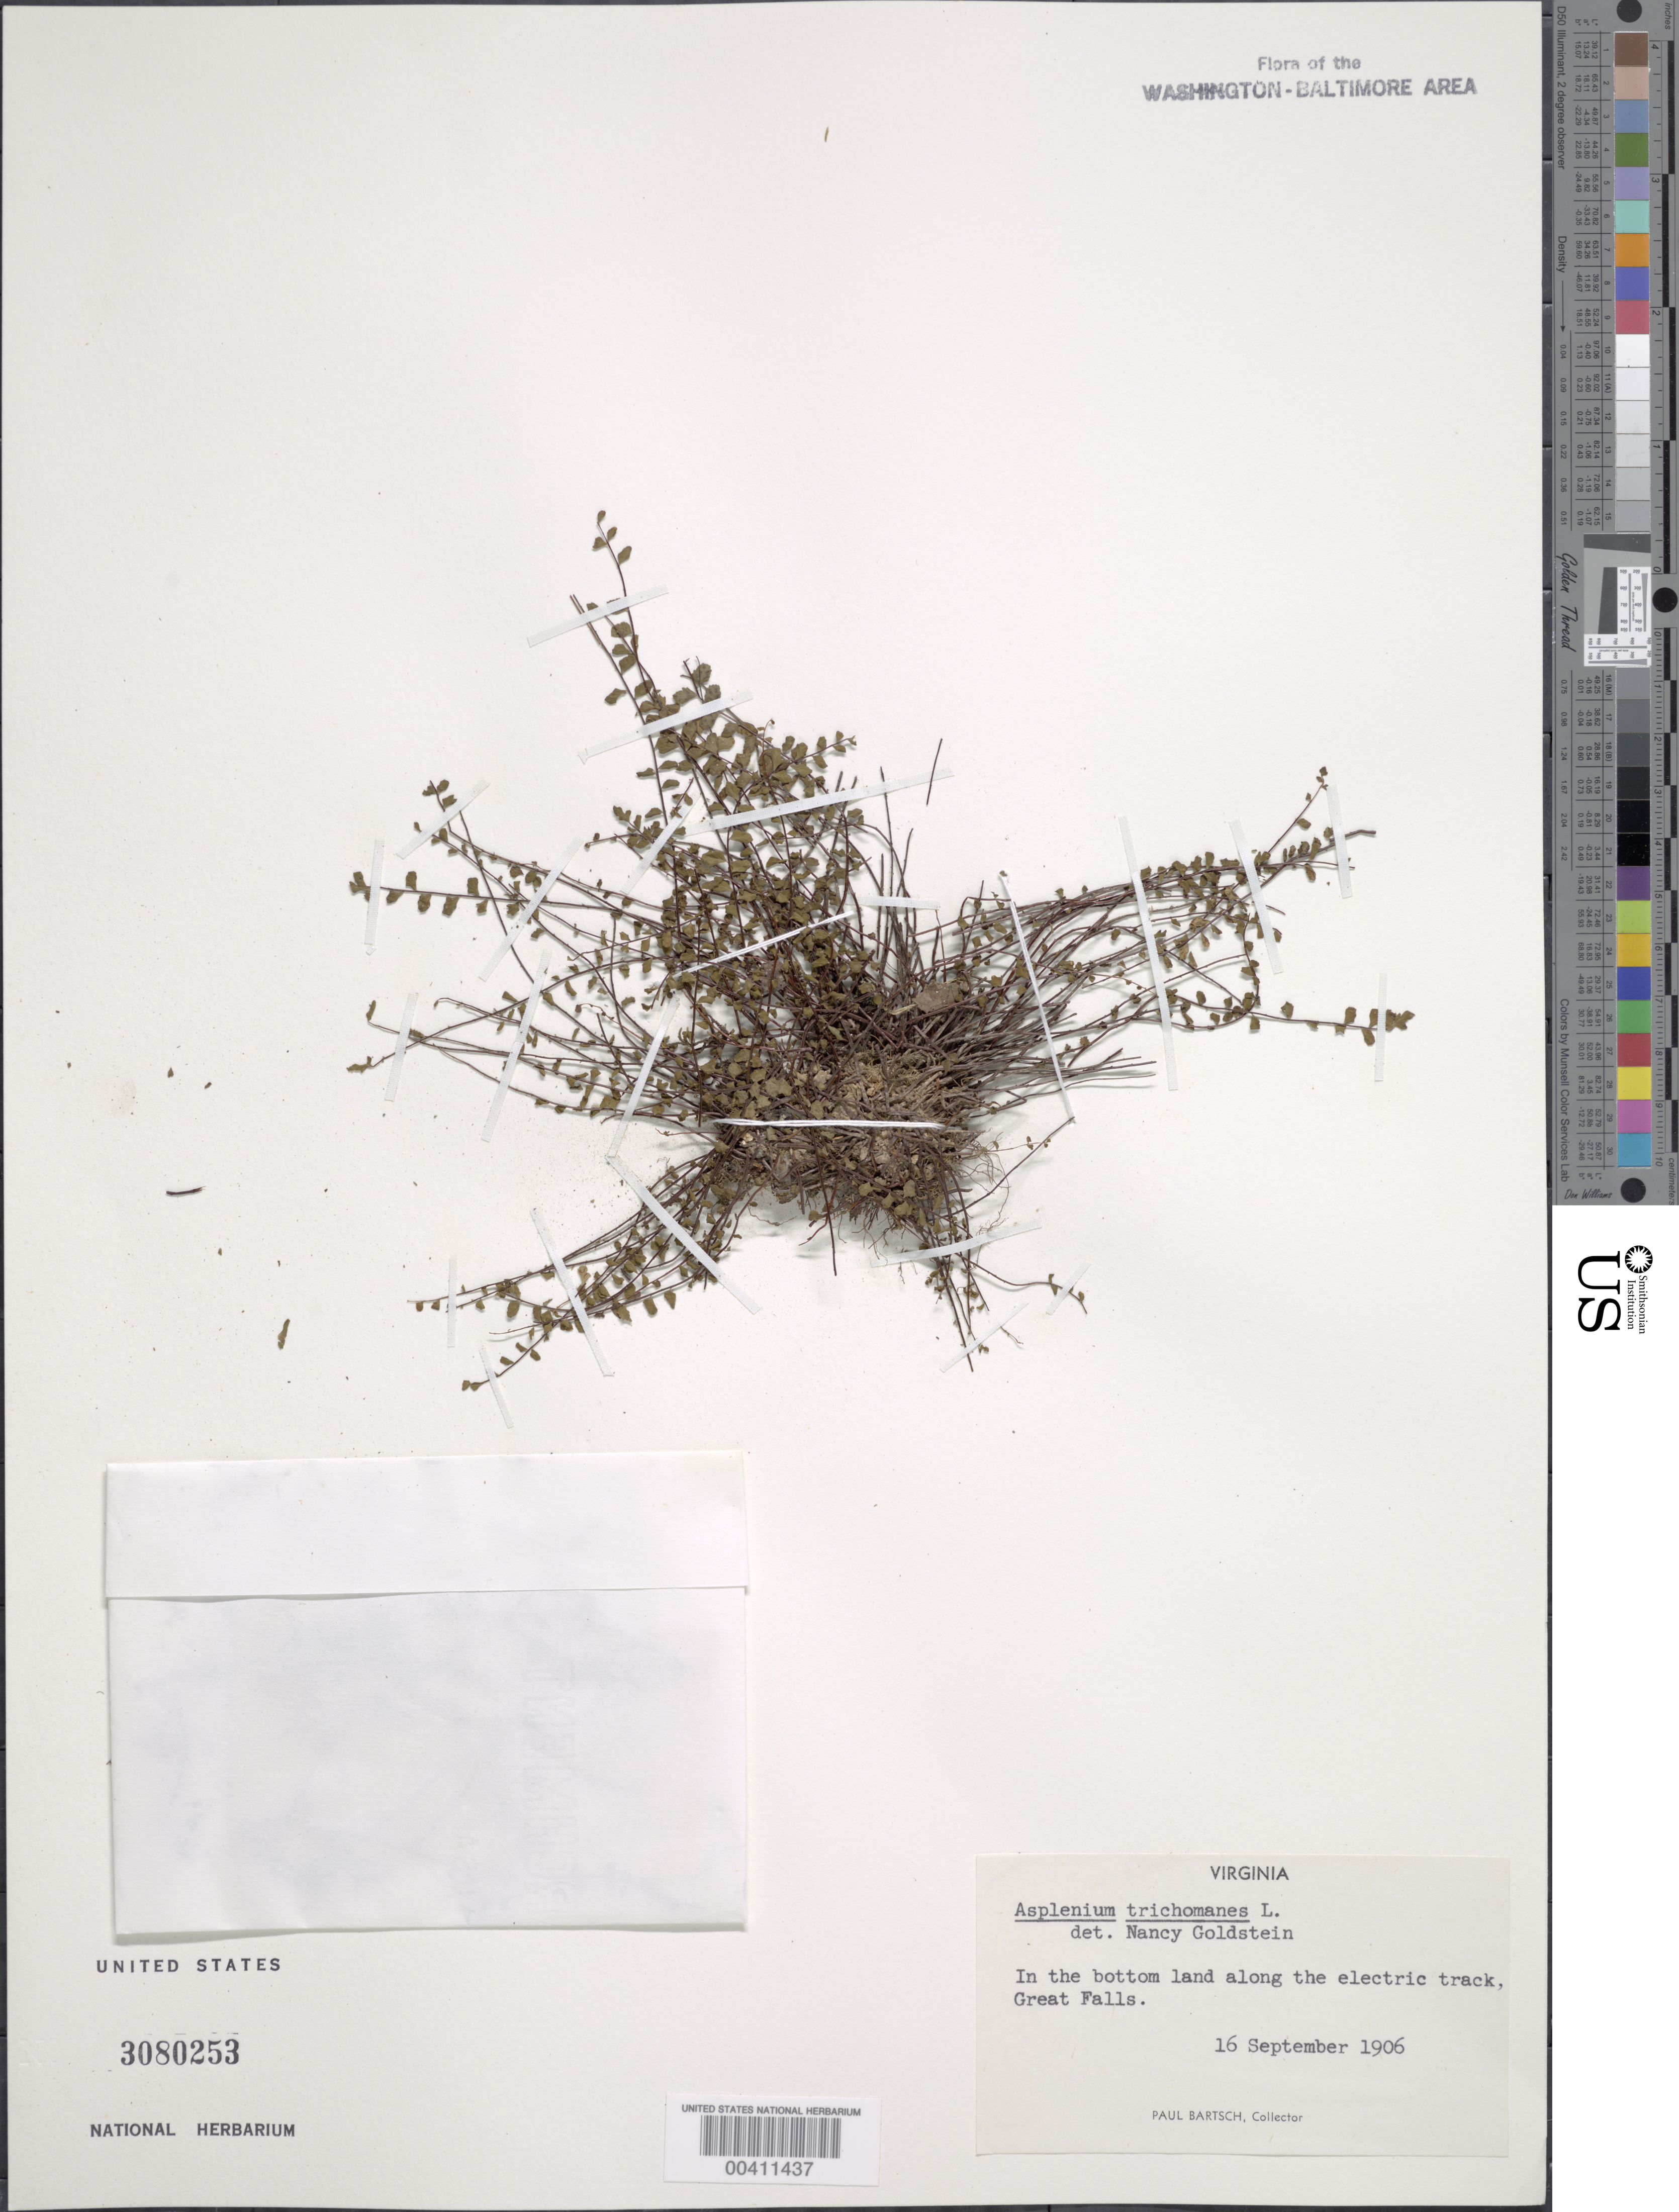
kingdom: Plantae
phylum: Tracheophyta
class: Polypodiopsida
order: Polypodiales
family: Aspleniaceae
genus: Asplenium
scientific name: Asplenium trichomanes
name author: L.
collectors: P. Bartsch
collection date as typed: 16 Sep 1906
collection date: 1906-09-16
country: United States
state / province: Virginia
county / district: Fairfax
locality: Great Falls, along Electric Track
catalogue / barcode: US 3080253